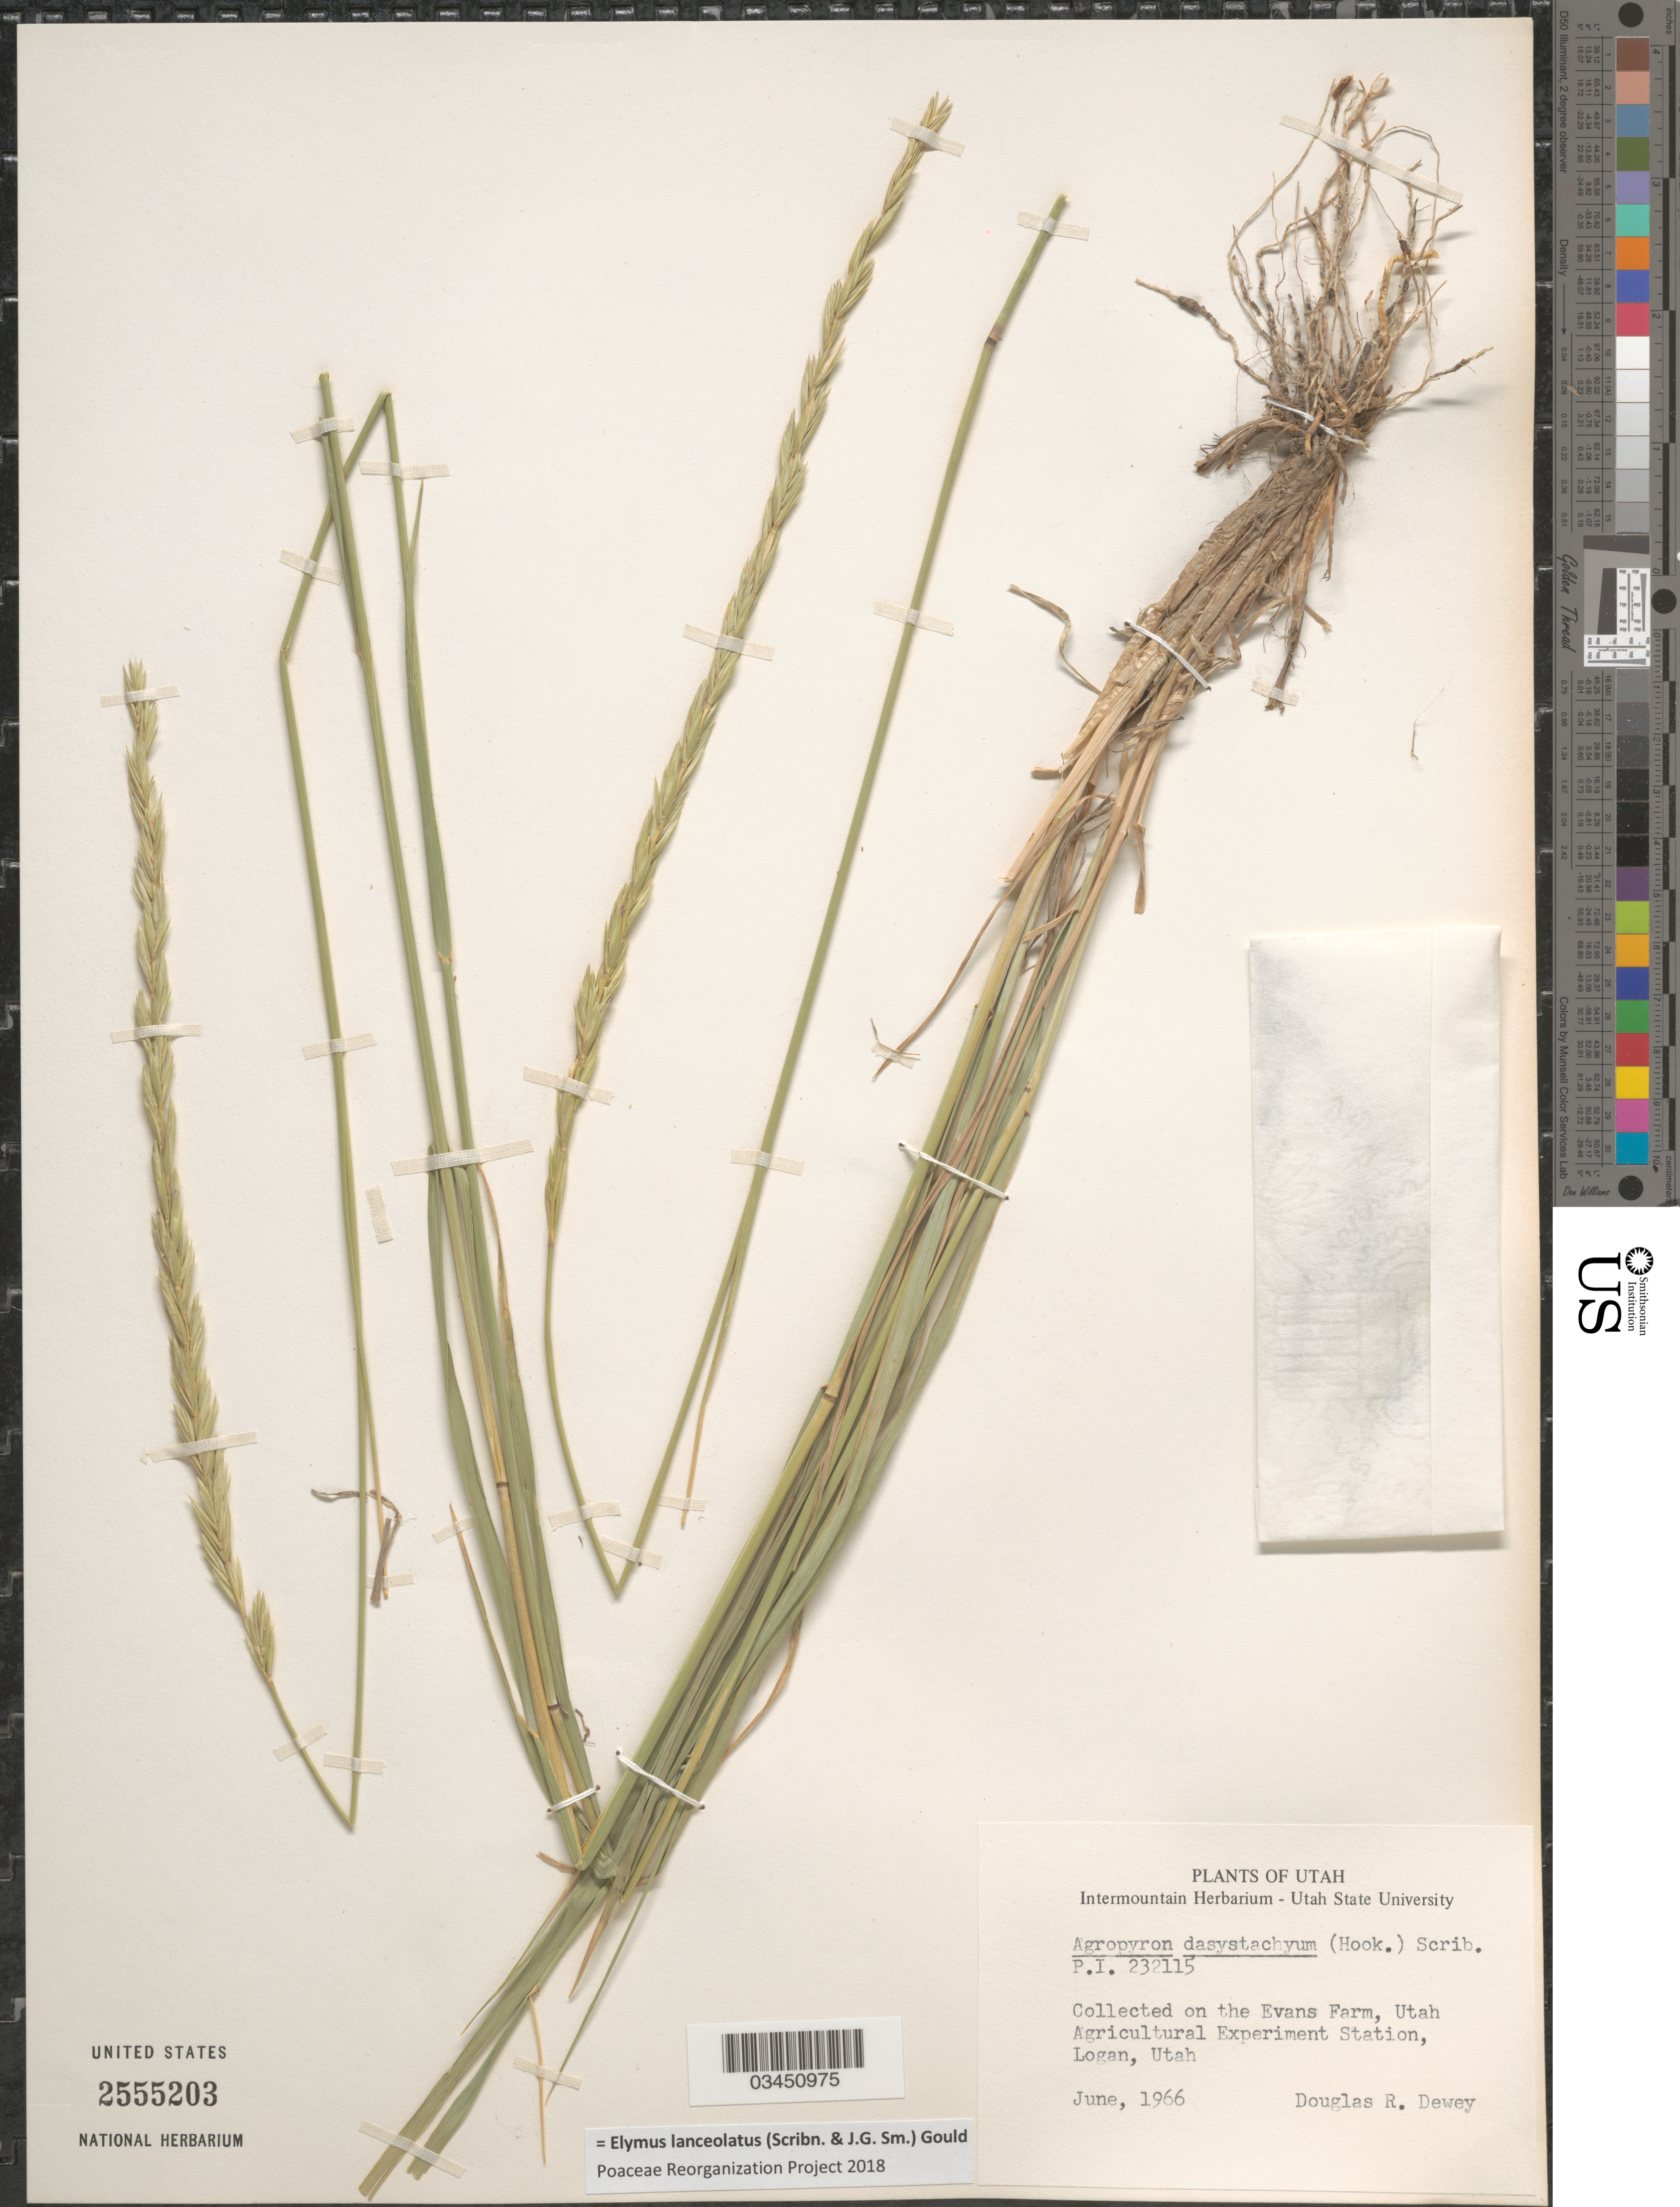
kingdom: Plantae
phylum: Tracheophyta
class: Liliopsida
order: Poales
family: Poaceae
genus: Elymus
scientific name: Elymus lanceolatus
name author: (Scribn. & J.G. Sm.) Gould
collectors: D. Dewey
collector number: PI232115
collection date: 1966-06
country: United States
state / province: Utah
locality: On the Evans Farm, Utah Agricultural Experiment Station, Logan.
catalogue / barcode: US 2555203